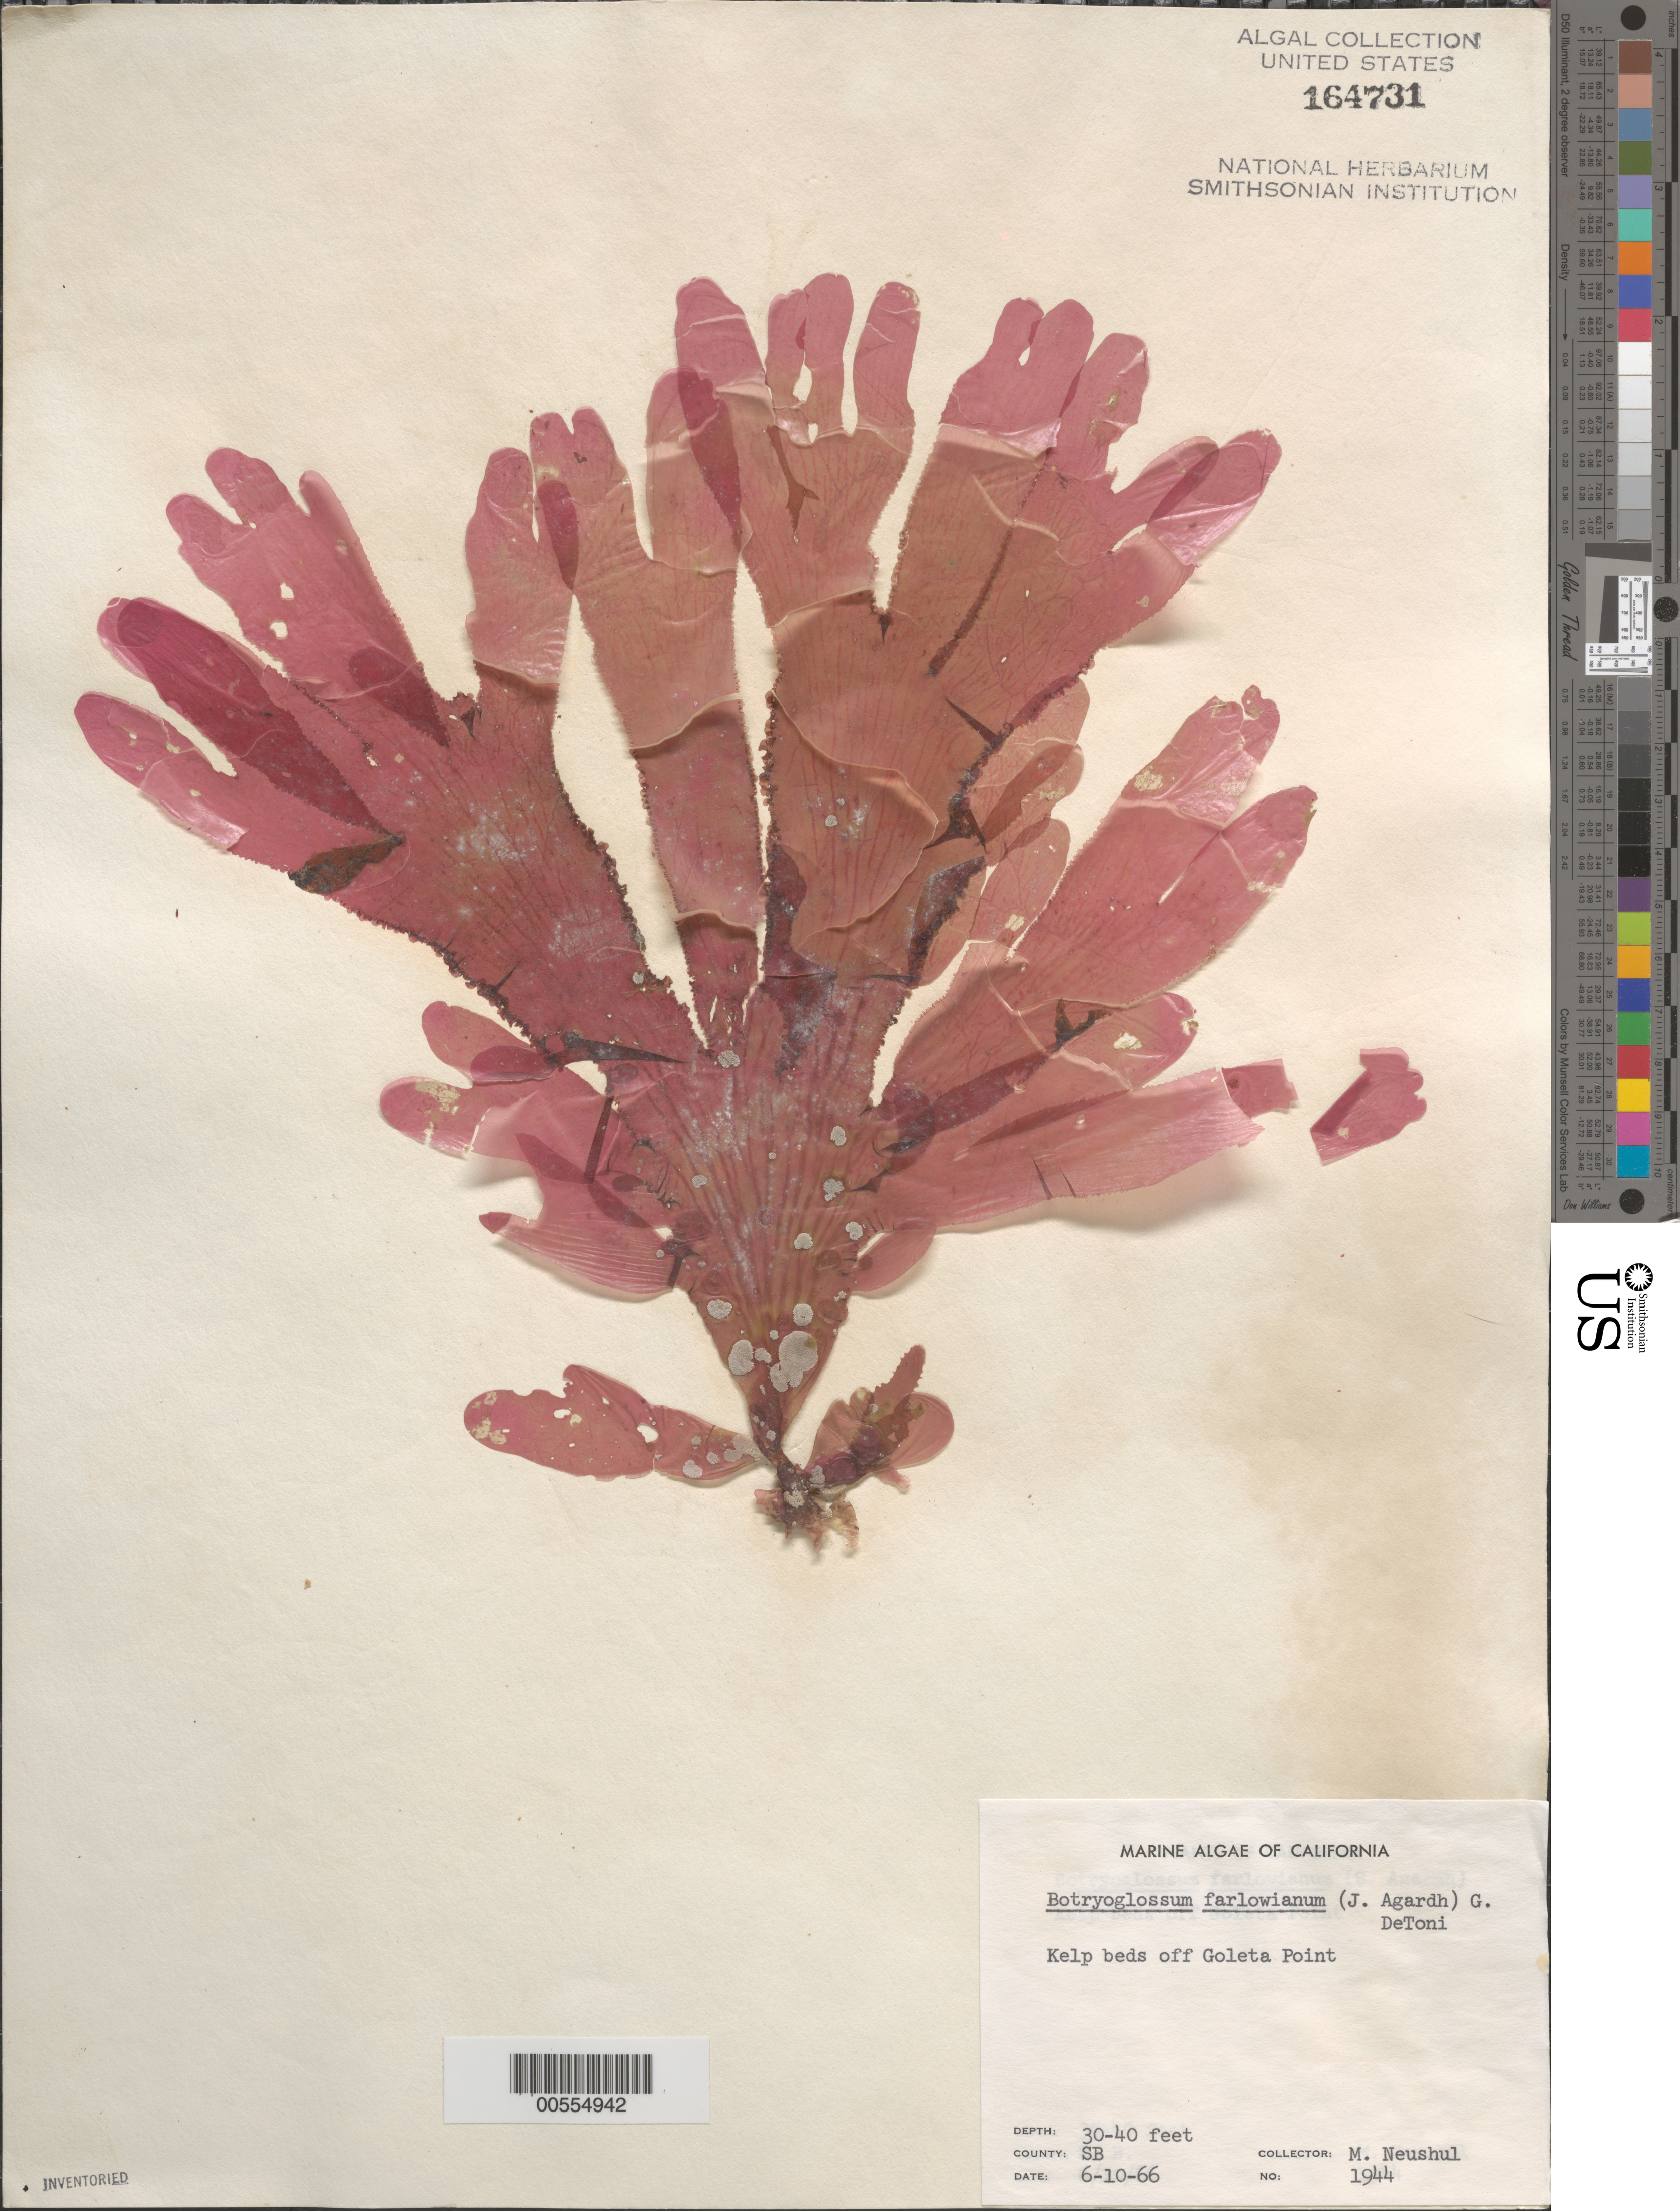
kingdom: Plantae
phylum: Rhodophyta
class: Florideophyceae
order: Ceramiales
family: Delesseriaceae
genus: Botryoglossum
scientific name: Botryoglossum farlowianum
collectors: M. Neushul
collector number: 1944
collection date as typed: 10 Jun 1966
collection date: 1966-06-10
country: United States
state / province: California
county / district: Santa Barbara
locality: Off Goleta Point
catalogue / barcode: US 164731